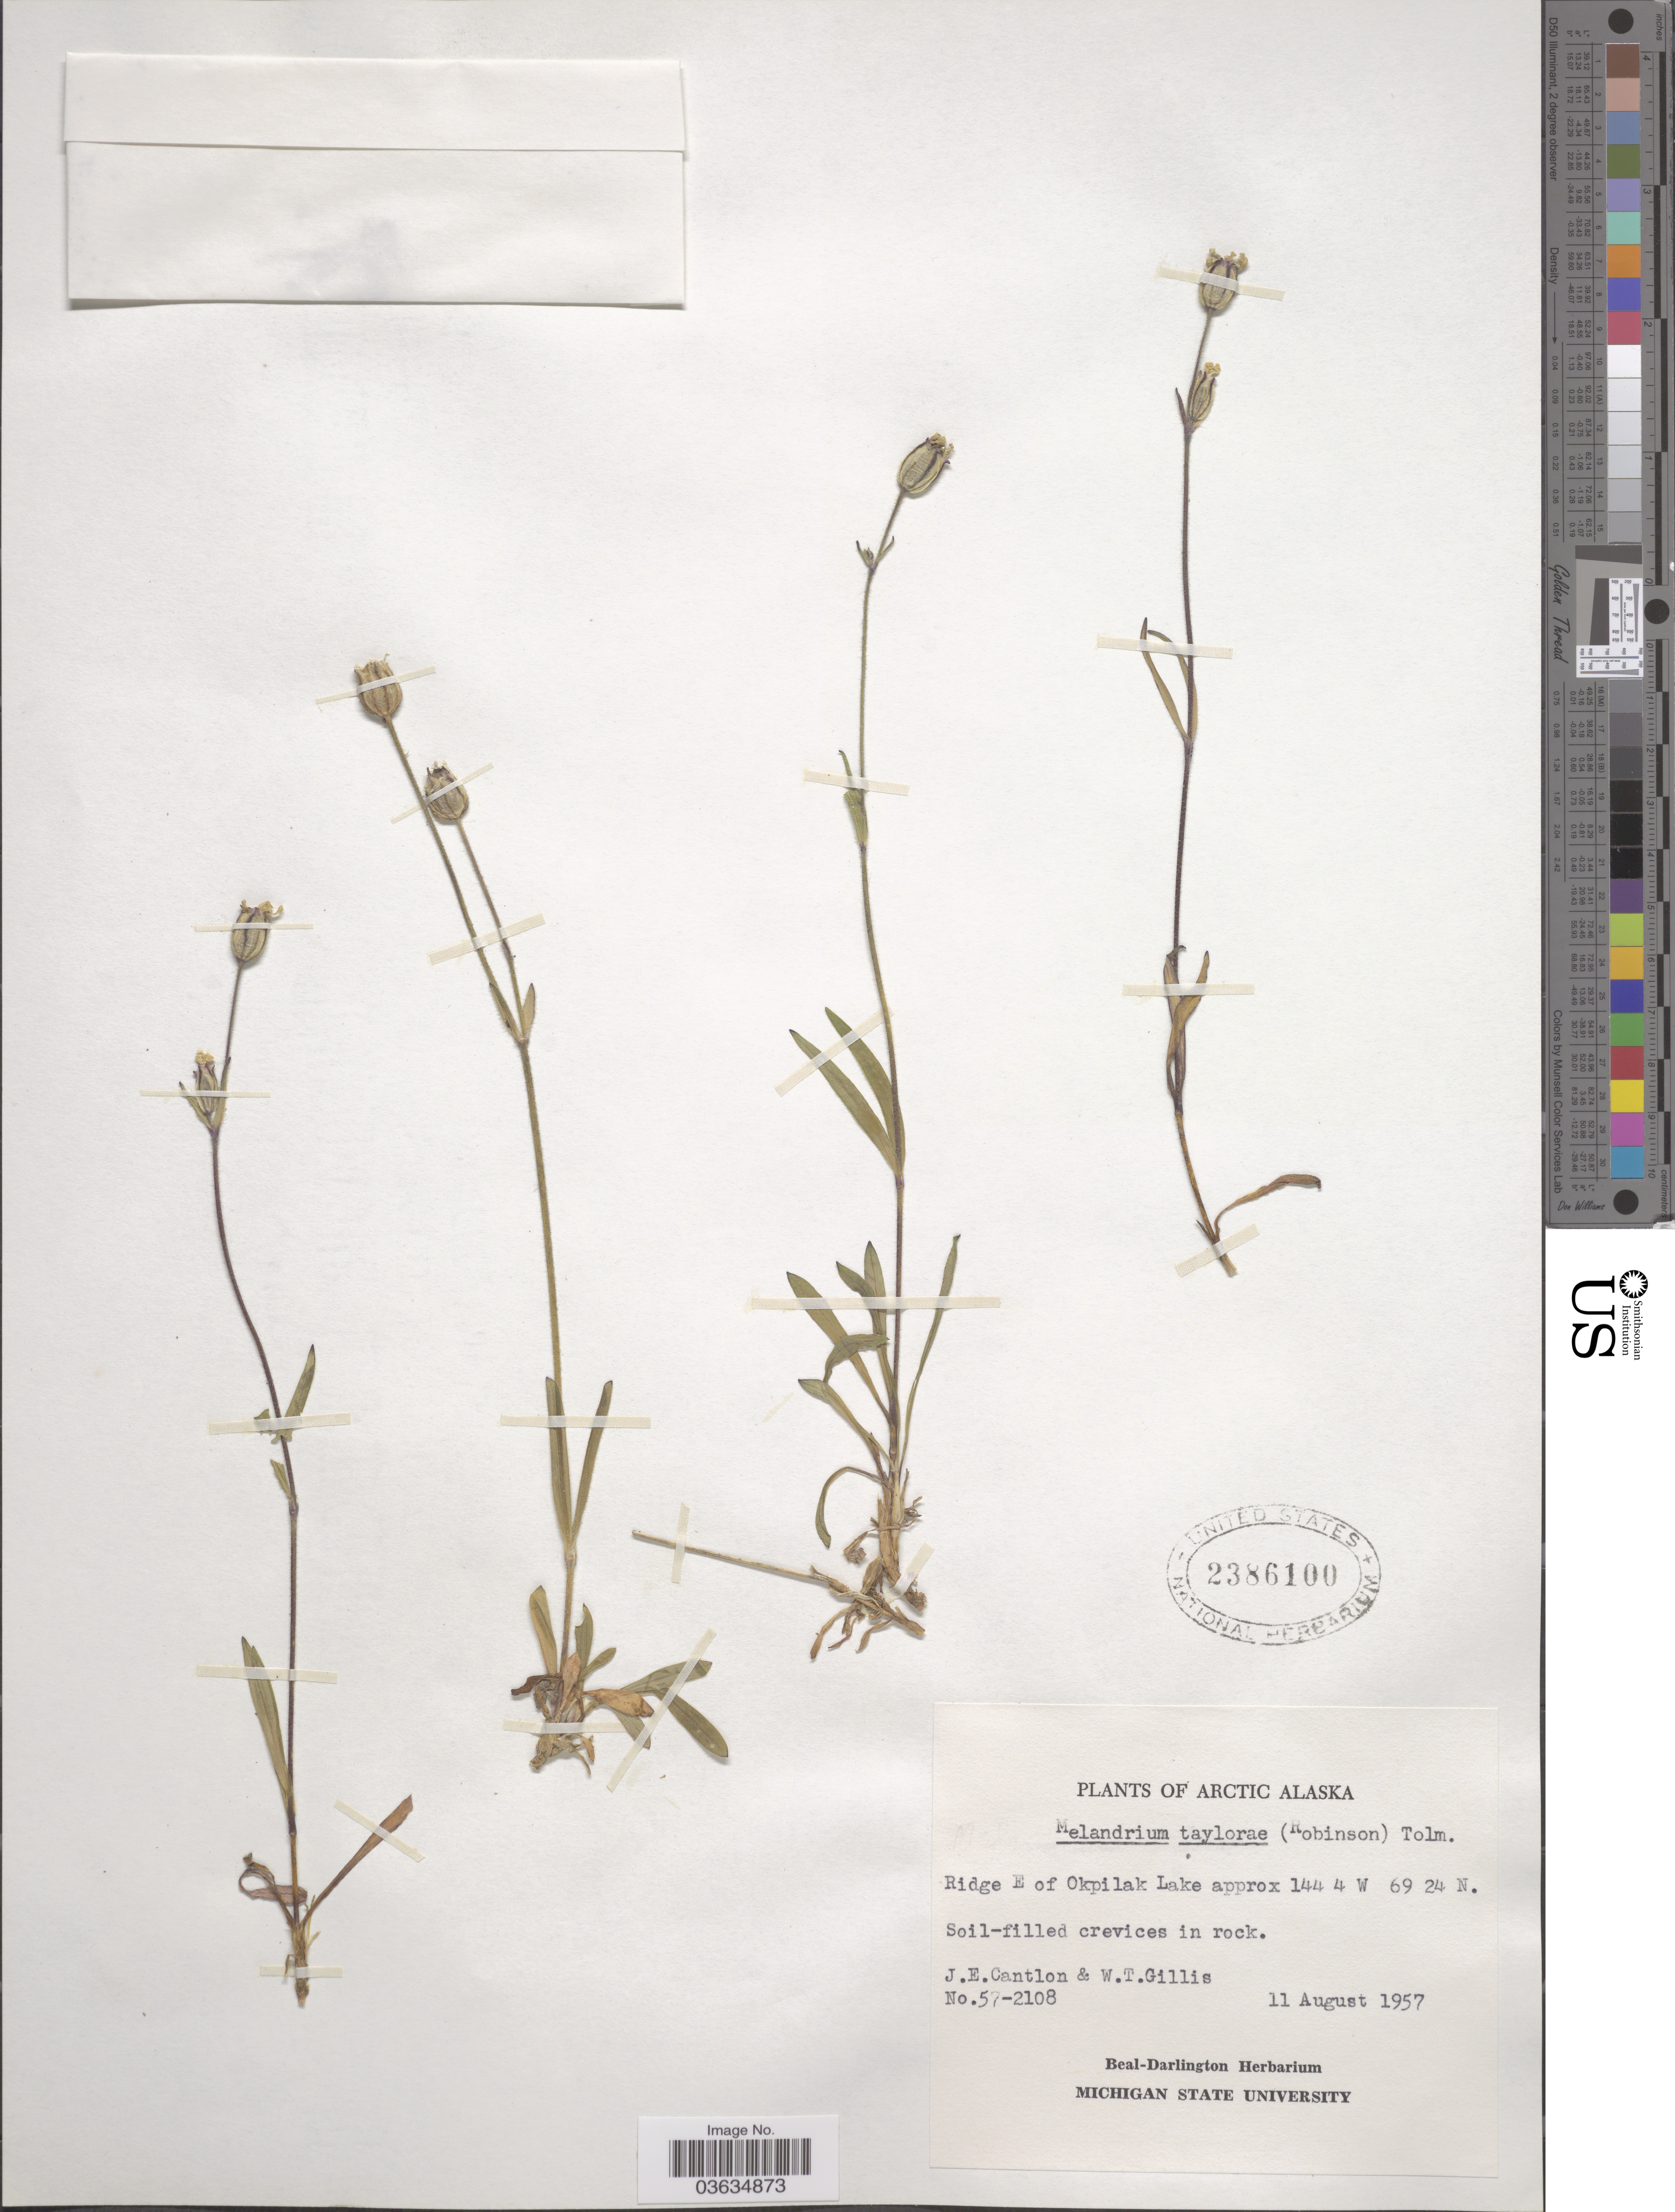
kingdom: Plantae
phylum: Tracheophyta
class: Magnoliopsida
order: Caryophyllales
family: Caryophyllaceae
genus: Silene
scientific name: Silene involucrata subsp. tenella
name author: (Tolm.) Bocquet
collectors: J. Cantlon & W. T. Gillis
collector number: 57-2108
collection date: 1957-08-11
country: United States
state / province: Alaska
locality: Arctic Alaska. Ridge E of Okpilak Lake.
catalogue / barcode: US 2386100